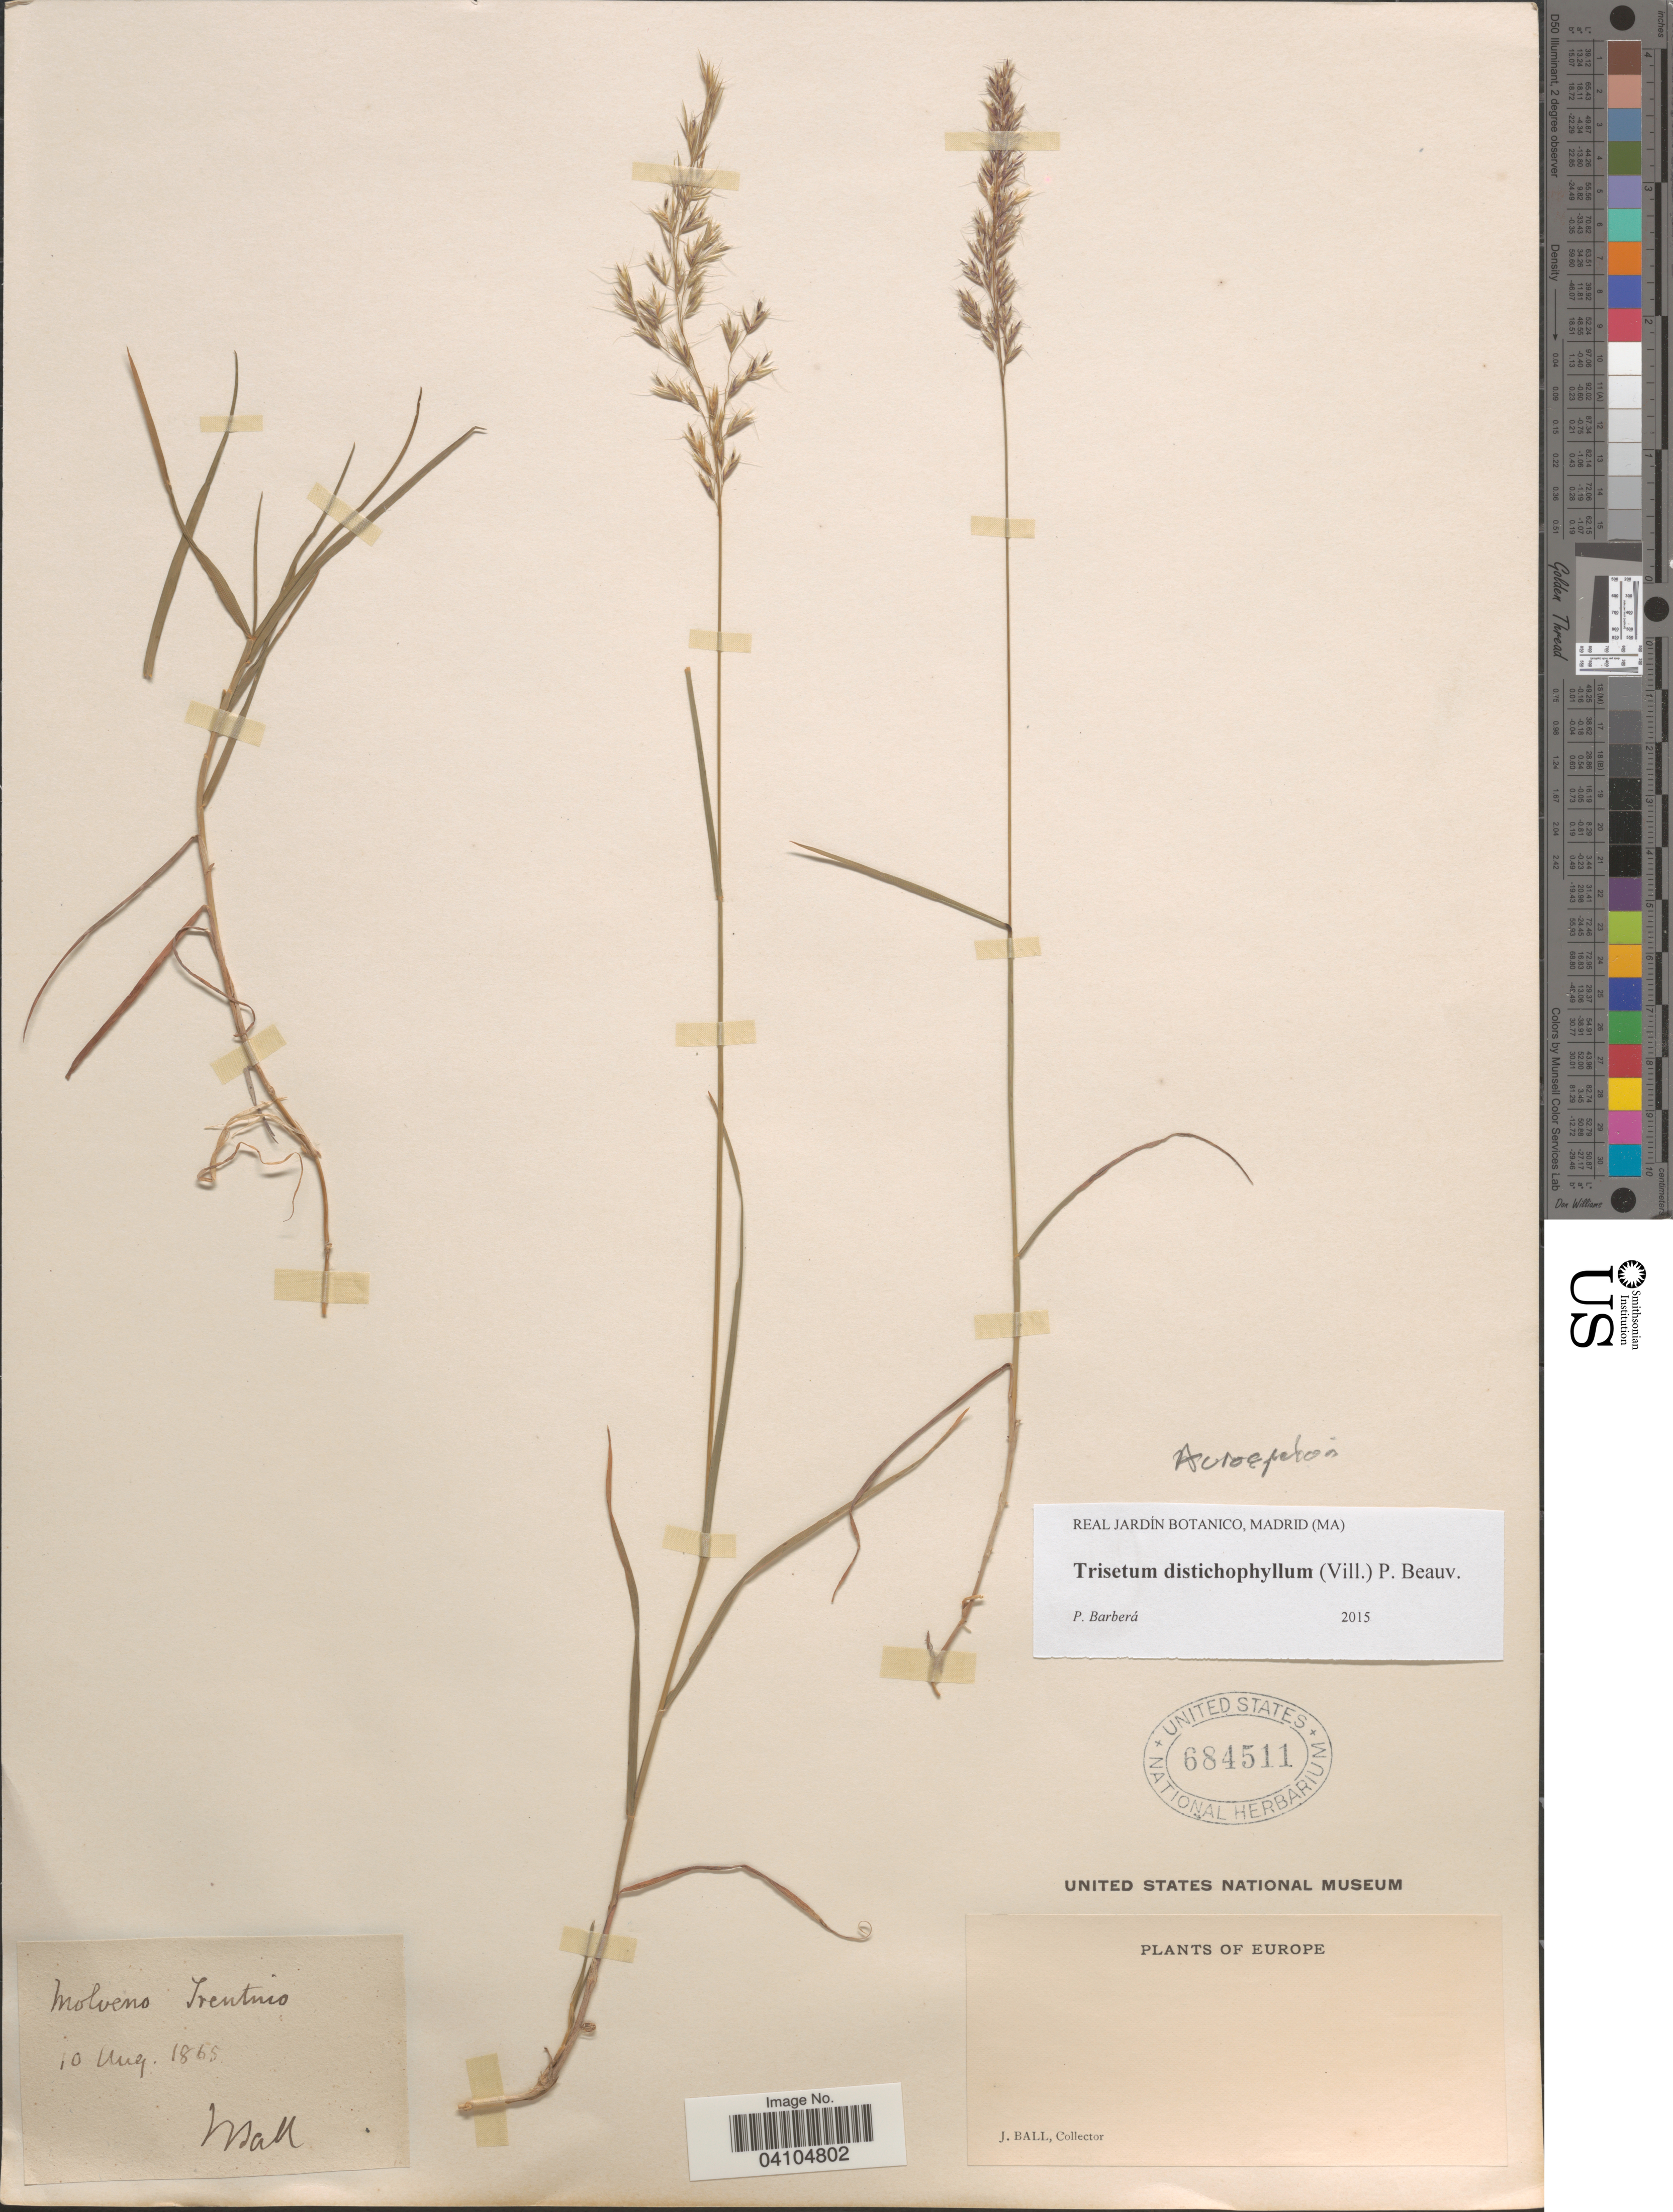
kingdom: Plantae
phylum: Tracheophyta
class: Liliopsida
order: Poales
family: Poaceae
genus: Acrospelion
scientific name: Acrospelion distichophyllum ined.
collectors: J. Ball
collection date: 1865-08-10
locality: Europe.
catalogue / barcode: US 684511